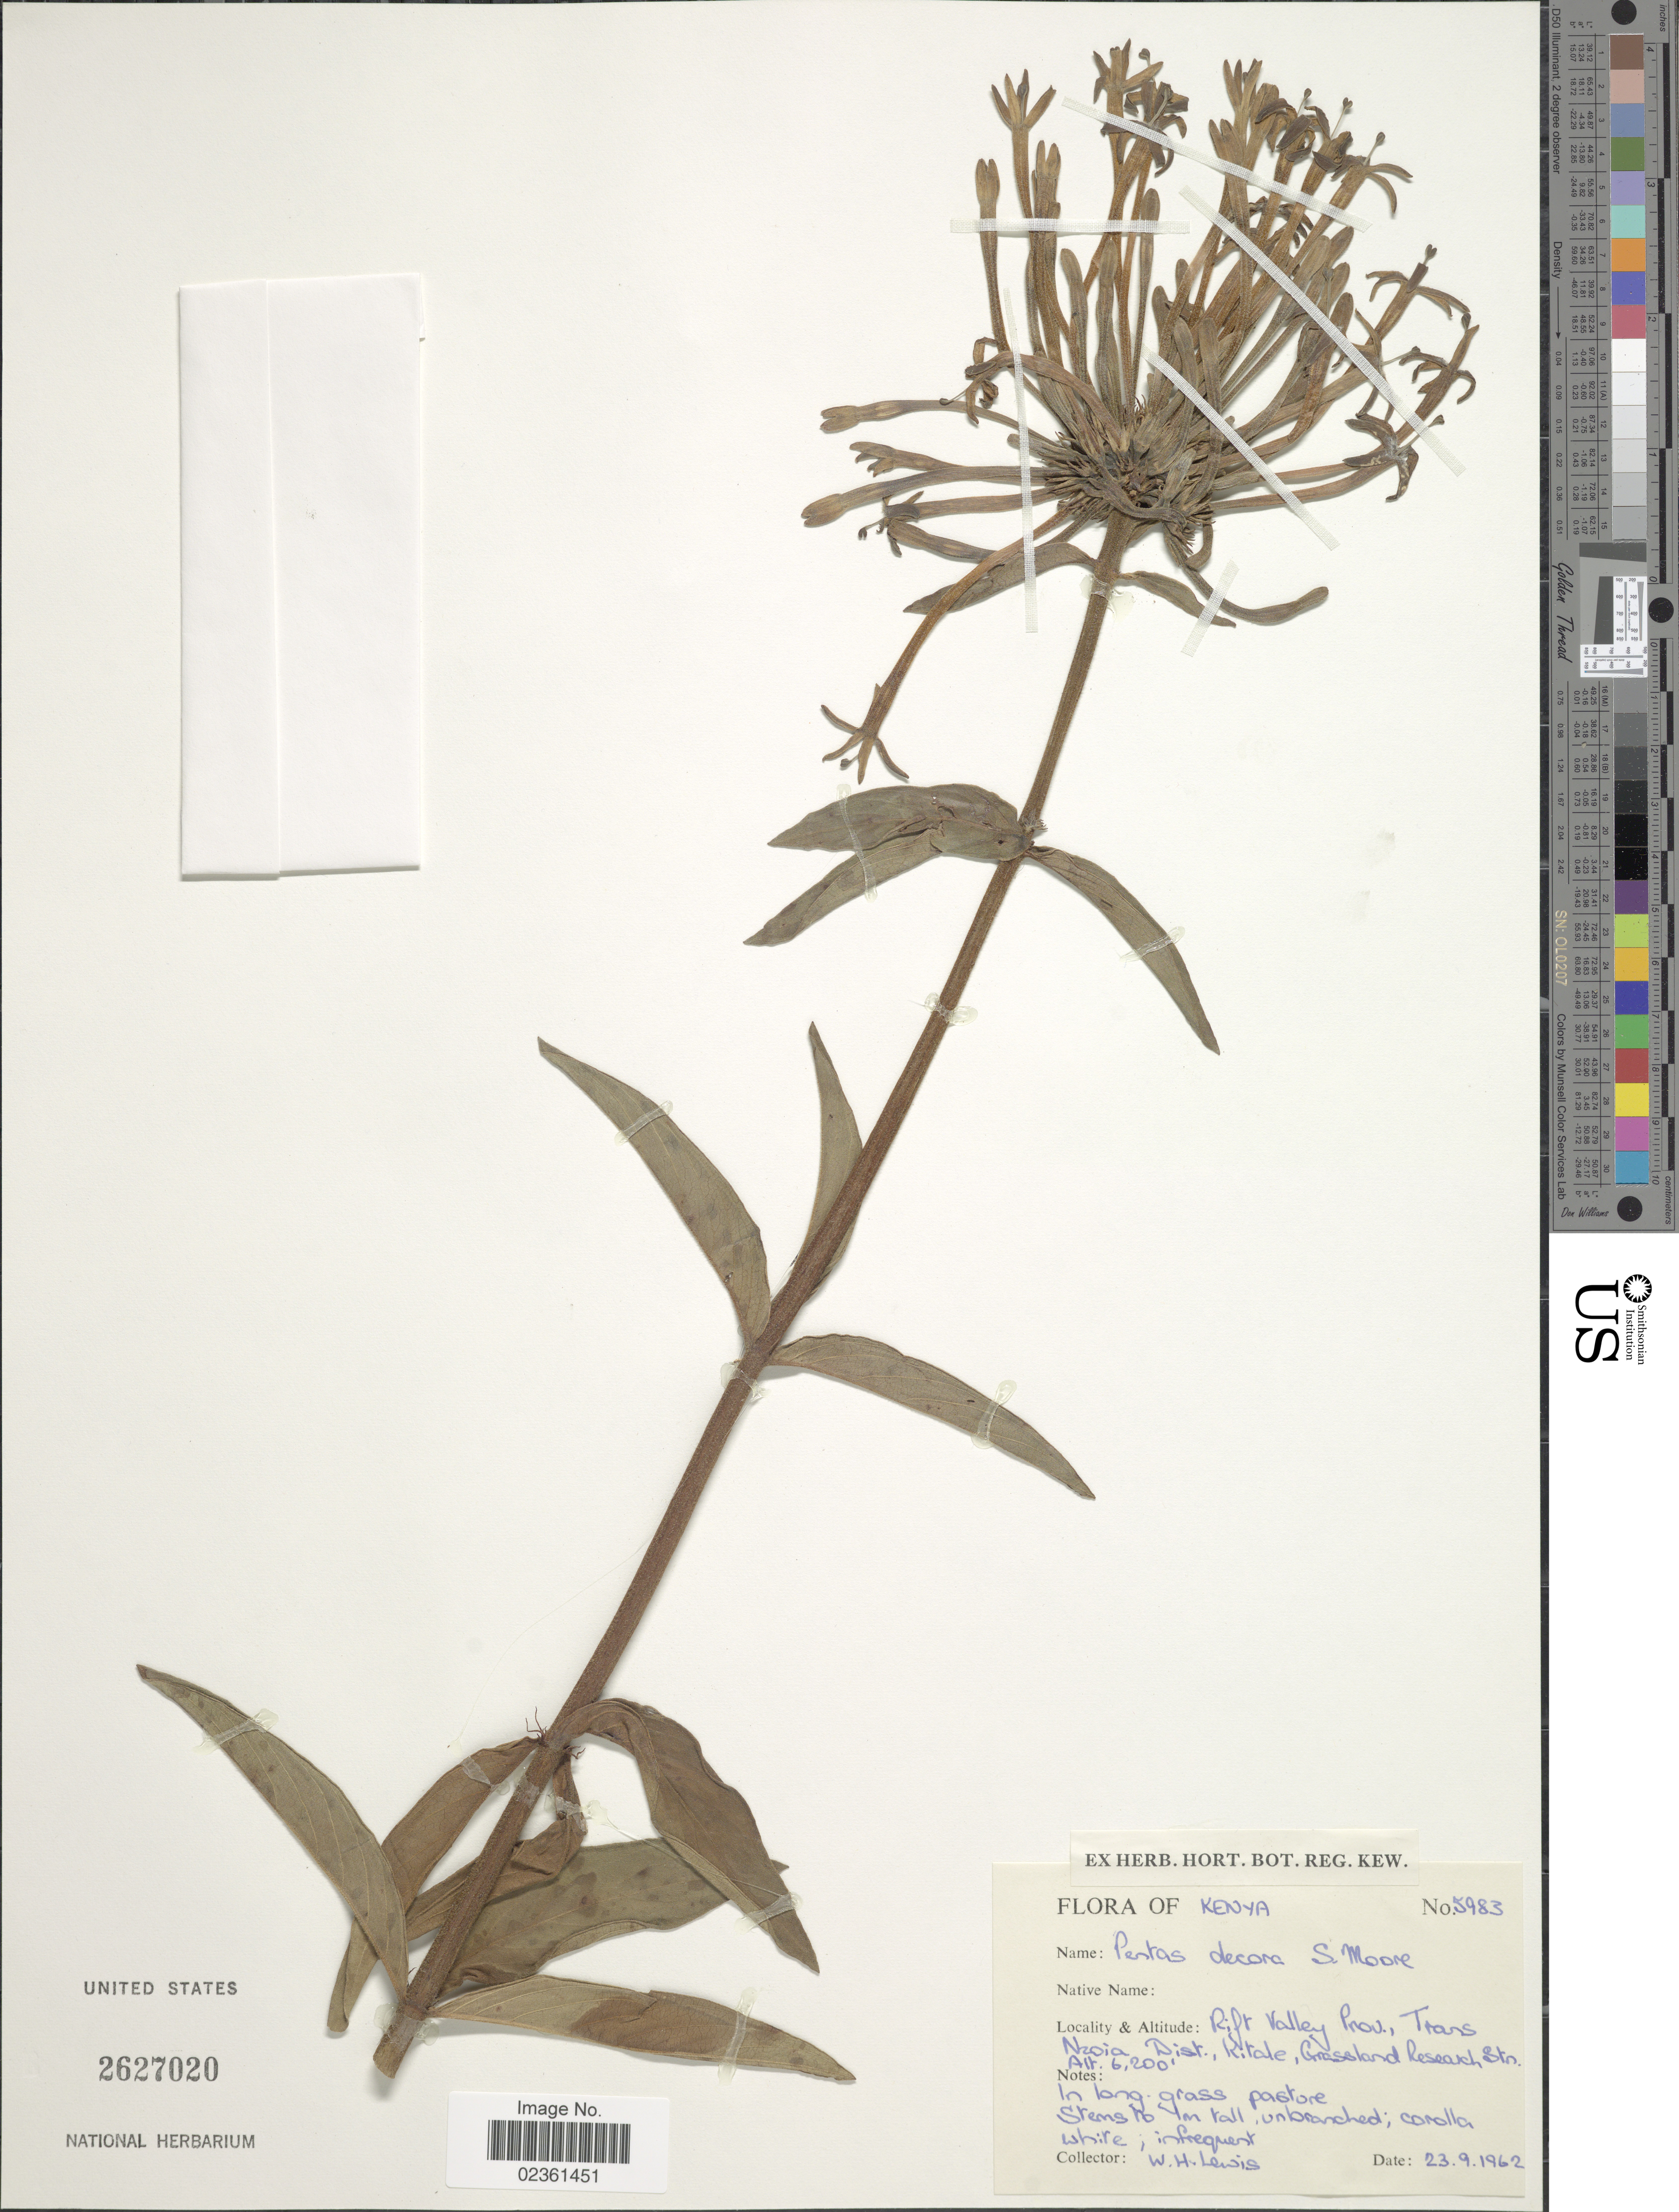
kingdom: Plantae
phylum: Tracheophyta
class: Magnoliopsida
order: Gentianales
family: Rubiaceae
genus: Pentas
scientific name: Pentas decora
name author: S. Moore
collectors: W. H. Lewis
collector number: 5983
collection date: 1962-09-23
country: Kenya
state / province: Trans Nzoia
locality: Trans Nzoia Dist., Kitale, Grassland Research, Stn.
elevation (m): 1890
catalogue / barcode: US 2627020